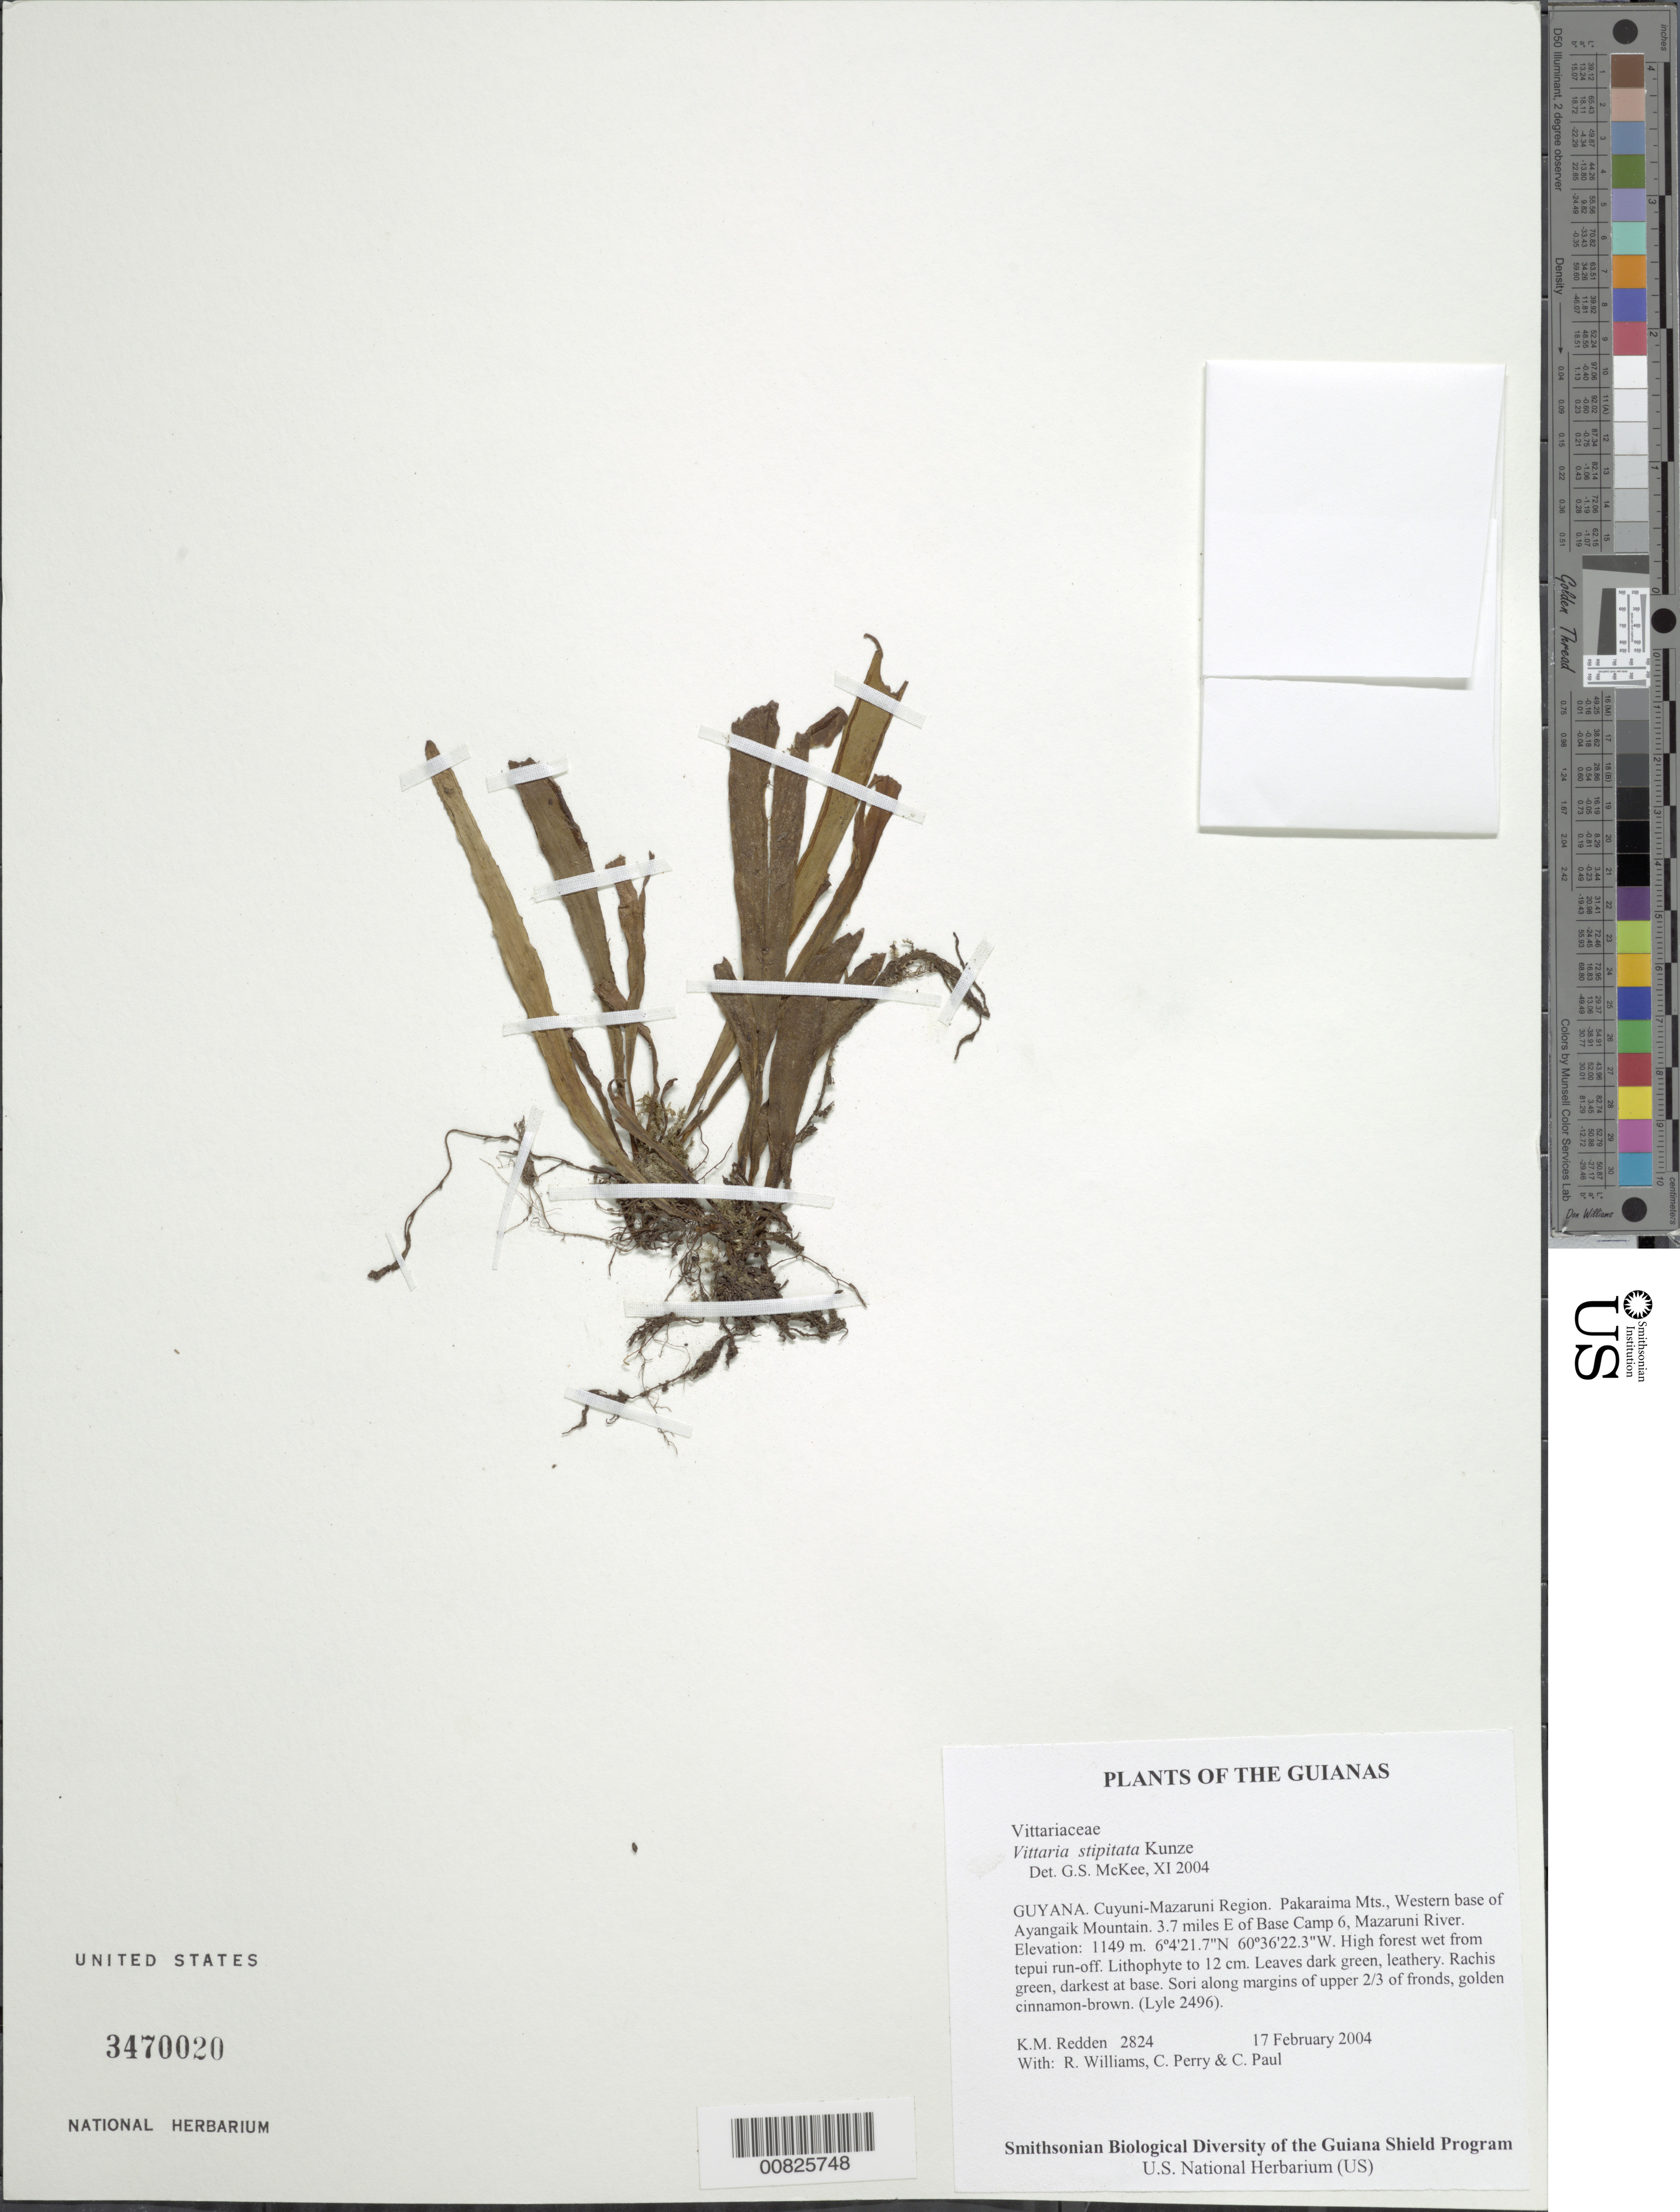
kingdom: Plantae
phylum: Tracheophyta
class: Polypodiopsida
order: Polypodiales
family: Pteridaceae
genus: Vittaria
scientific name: Vittaria gardneriana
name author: Fée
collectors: K. M. Redden, R. Williams, C. Perry & C. Paul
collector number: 2824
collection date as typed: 17 February 2004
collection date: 2004-02-17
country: Guyana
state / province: Cuyuni-Mazaruni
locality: Pakaraima Mts., Western base of Ayangaik Mountain. 3.7 miles E of Base Camp 6, Mazaruni River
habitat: High forest wet from tepui run-off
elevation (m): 1149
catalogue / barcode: US 3470020